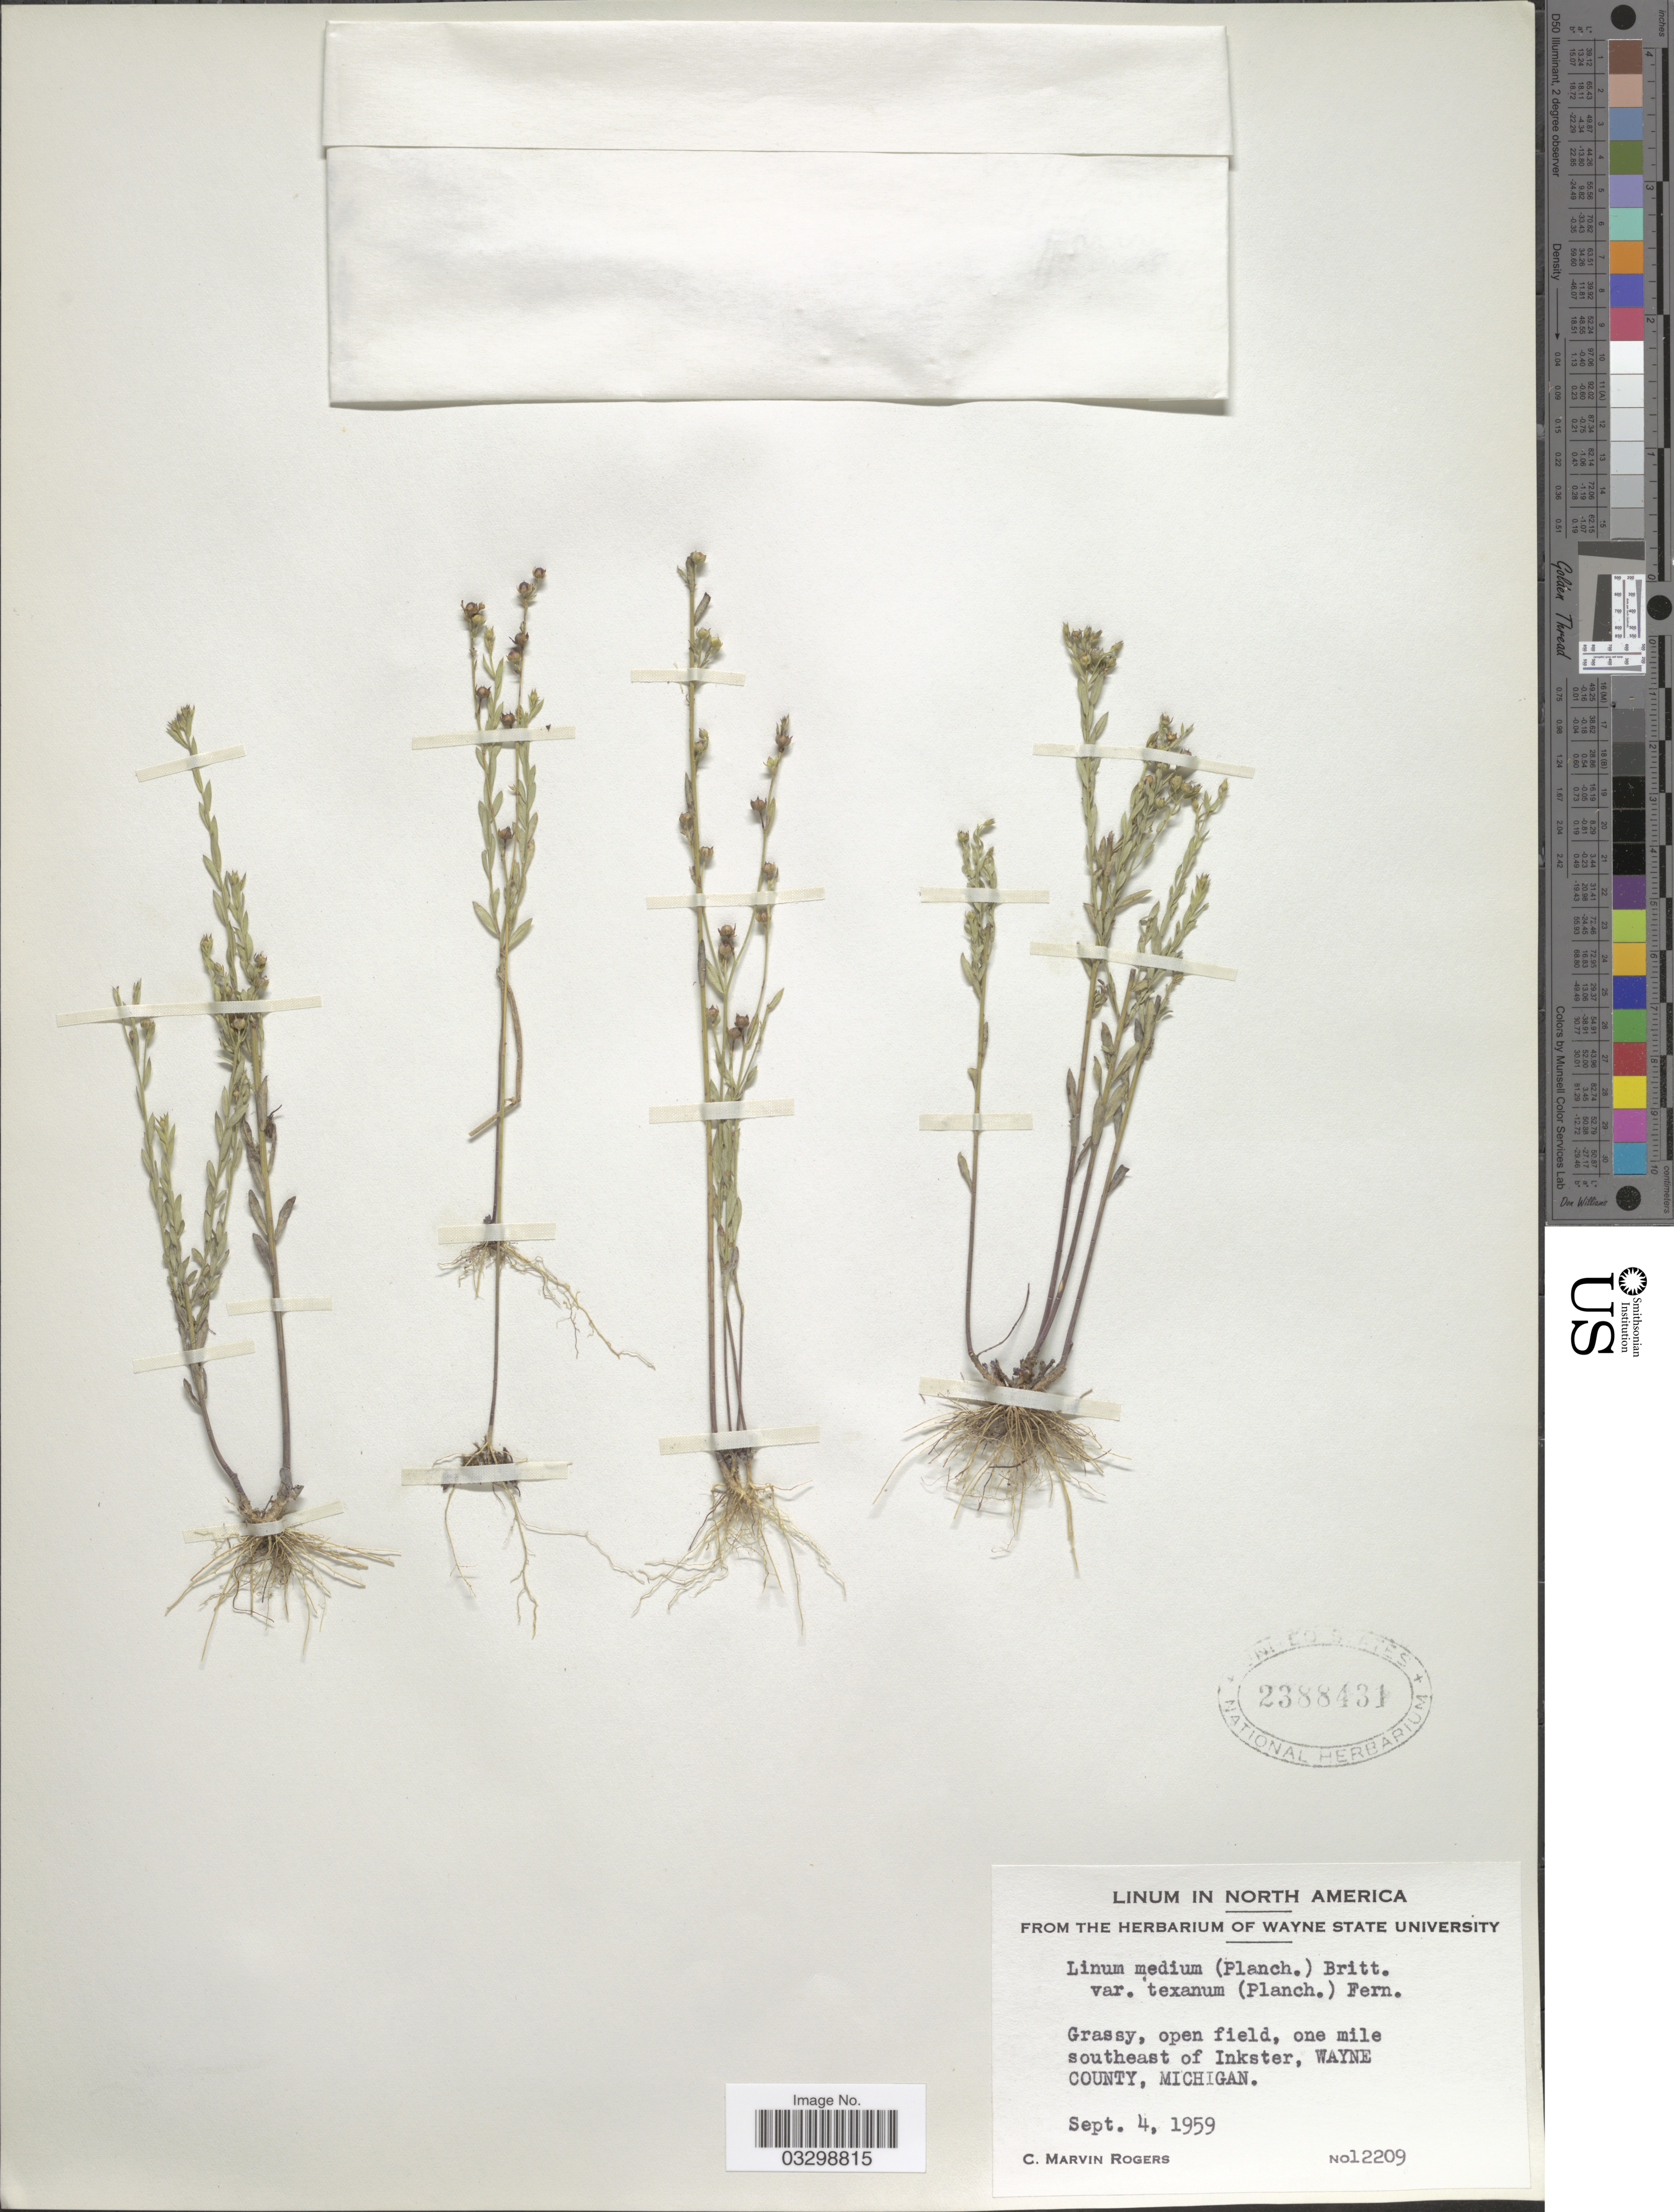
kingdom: Plantae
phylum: Tracheophyta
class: Magnoliopsida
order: Malpighiales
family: Linaceae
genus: Linum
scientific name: Linum medium var. texanum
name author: (Planch.) Fernald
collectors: C. M. Rogers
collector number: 12209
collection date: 1959-09-04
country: United States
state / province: Michigan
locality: One mile southeast of Inkster, Wayne County.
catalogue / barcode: US 2388431